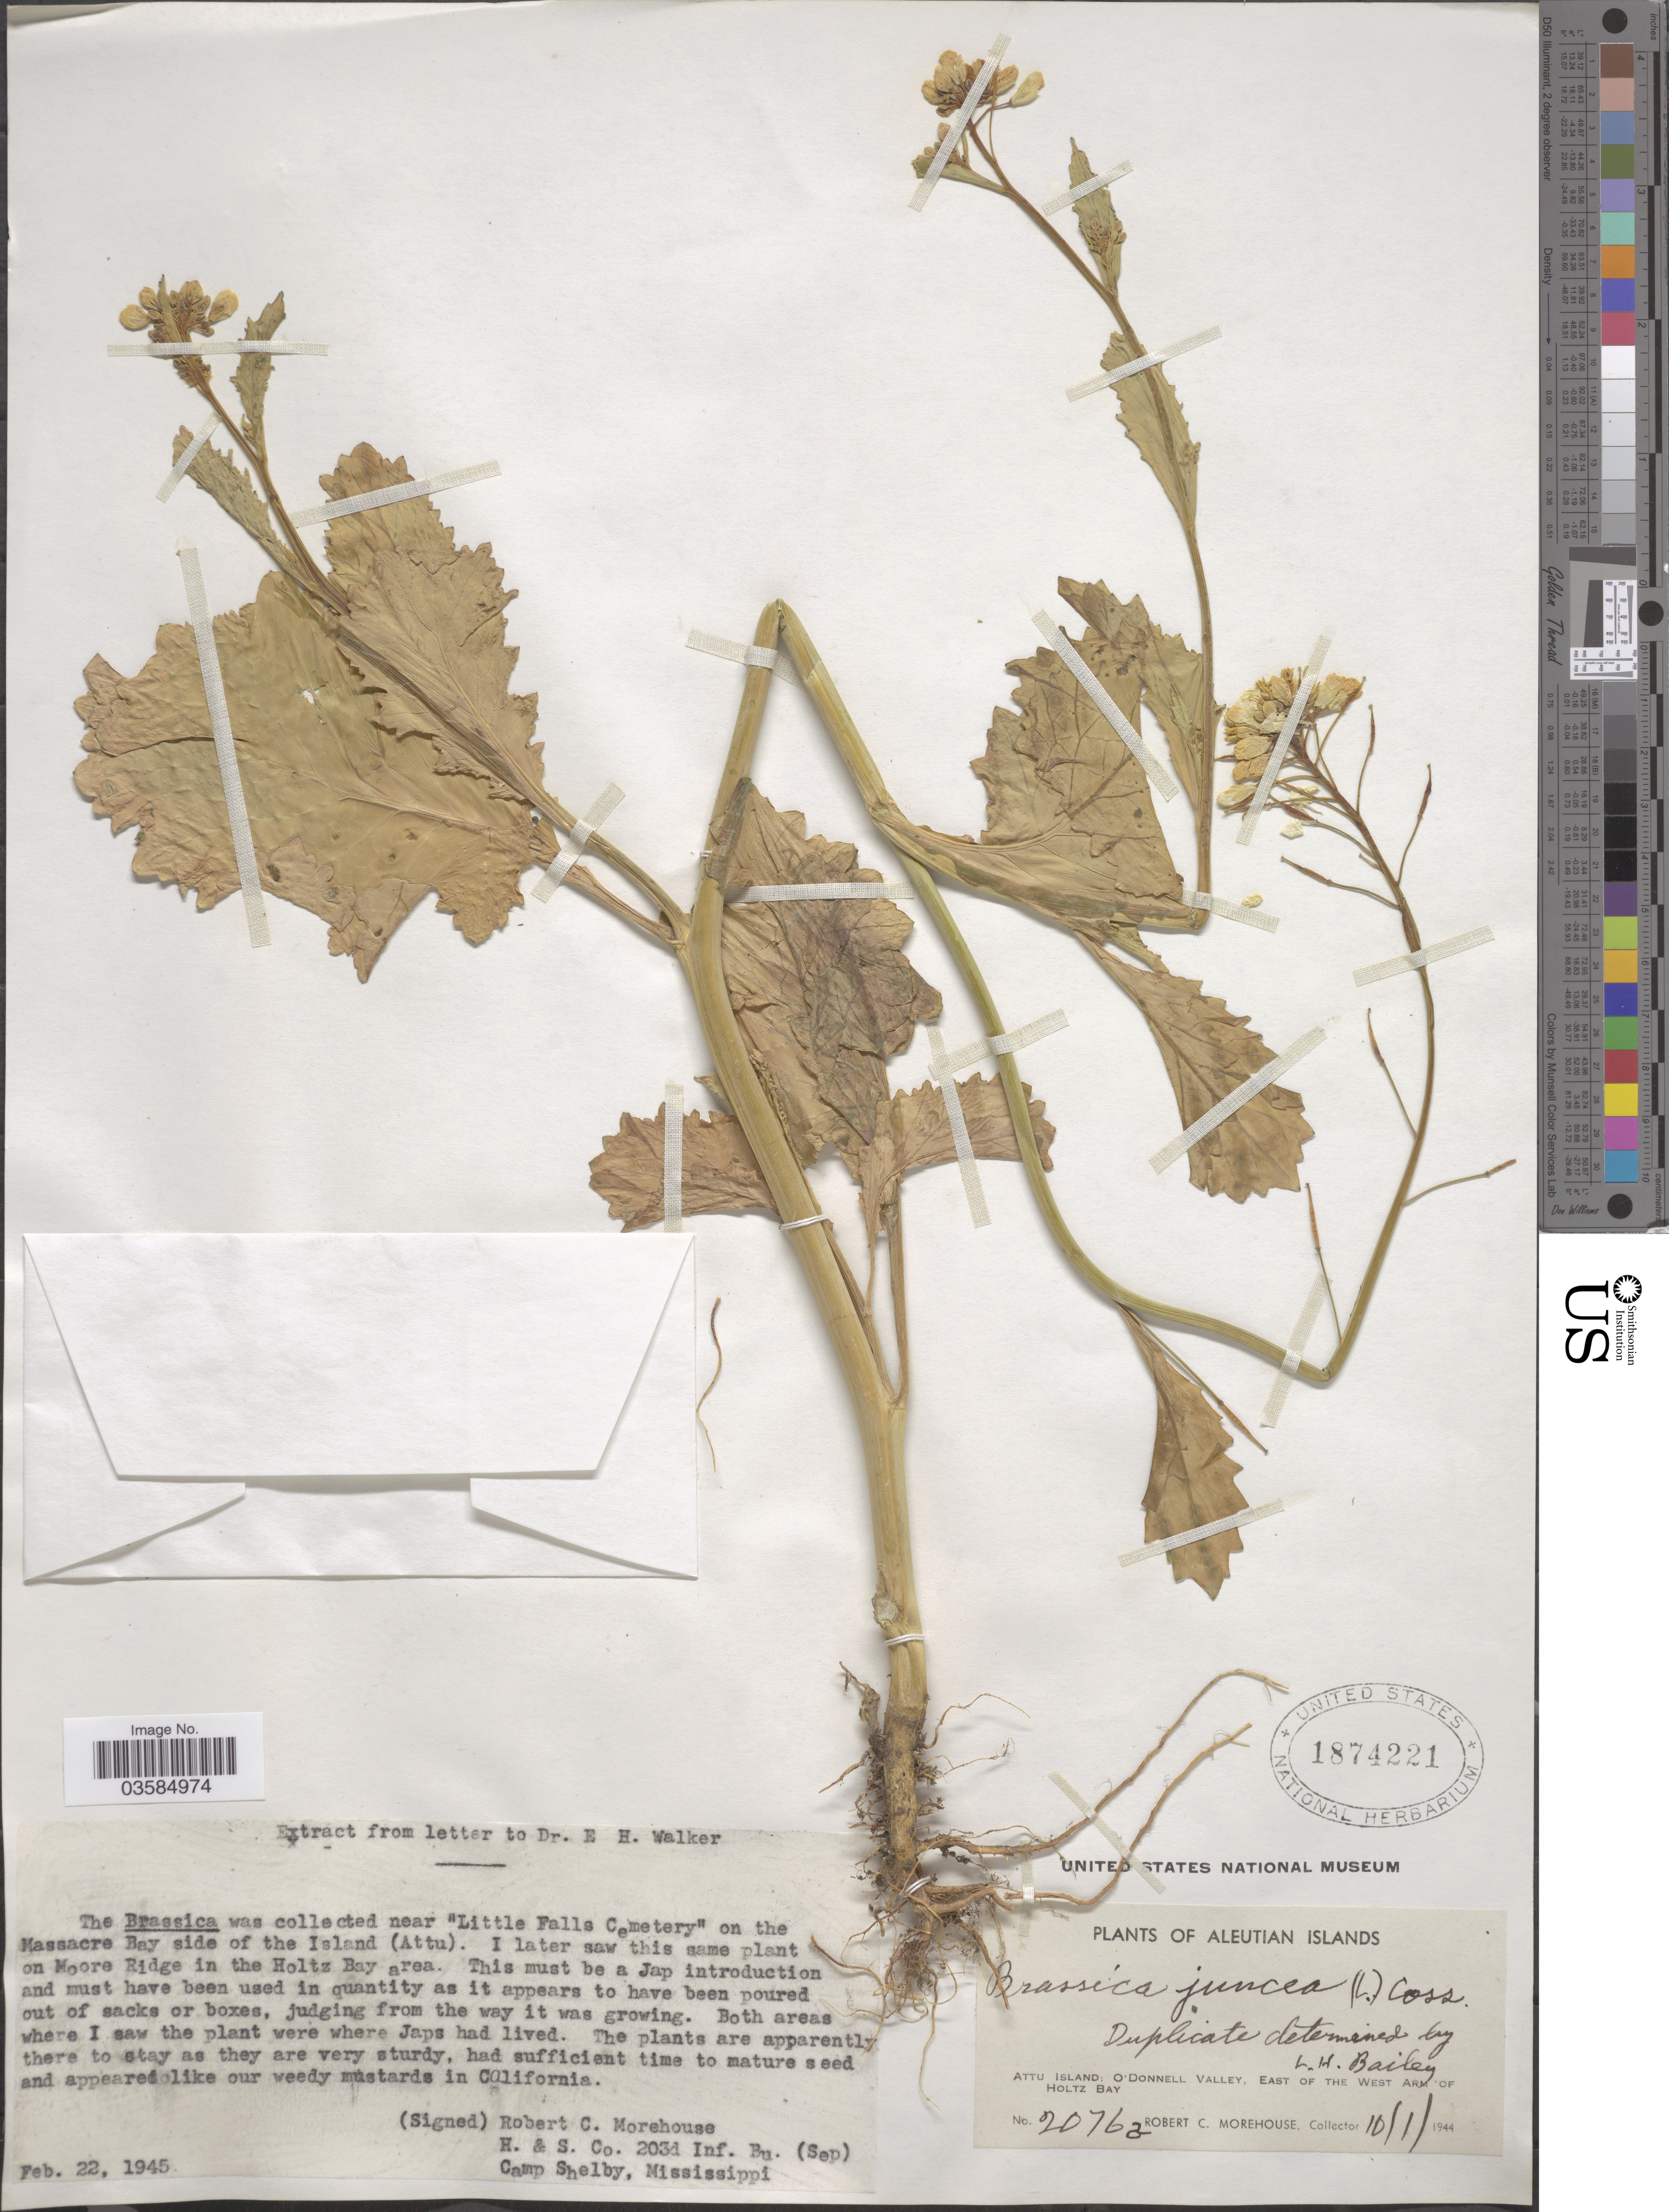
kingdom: Plantae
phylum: Tracheophyta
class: Magnoliopsida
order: Brassicales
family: Brassicaceae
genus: Brassica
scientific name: Brassica juncea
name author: (L.) Czern.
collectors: R. Morehouse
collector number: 20763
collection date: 1944-10-01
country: United States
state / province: Alaska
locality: Aleutian Islands. Attu island: O'Donnell Valley, East of the West Arm of Holtz Bay.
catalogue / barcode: US 1874221